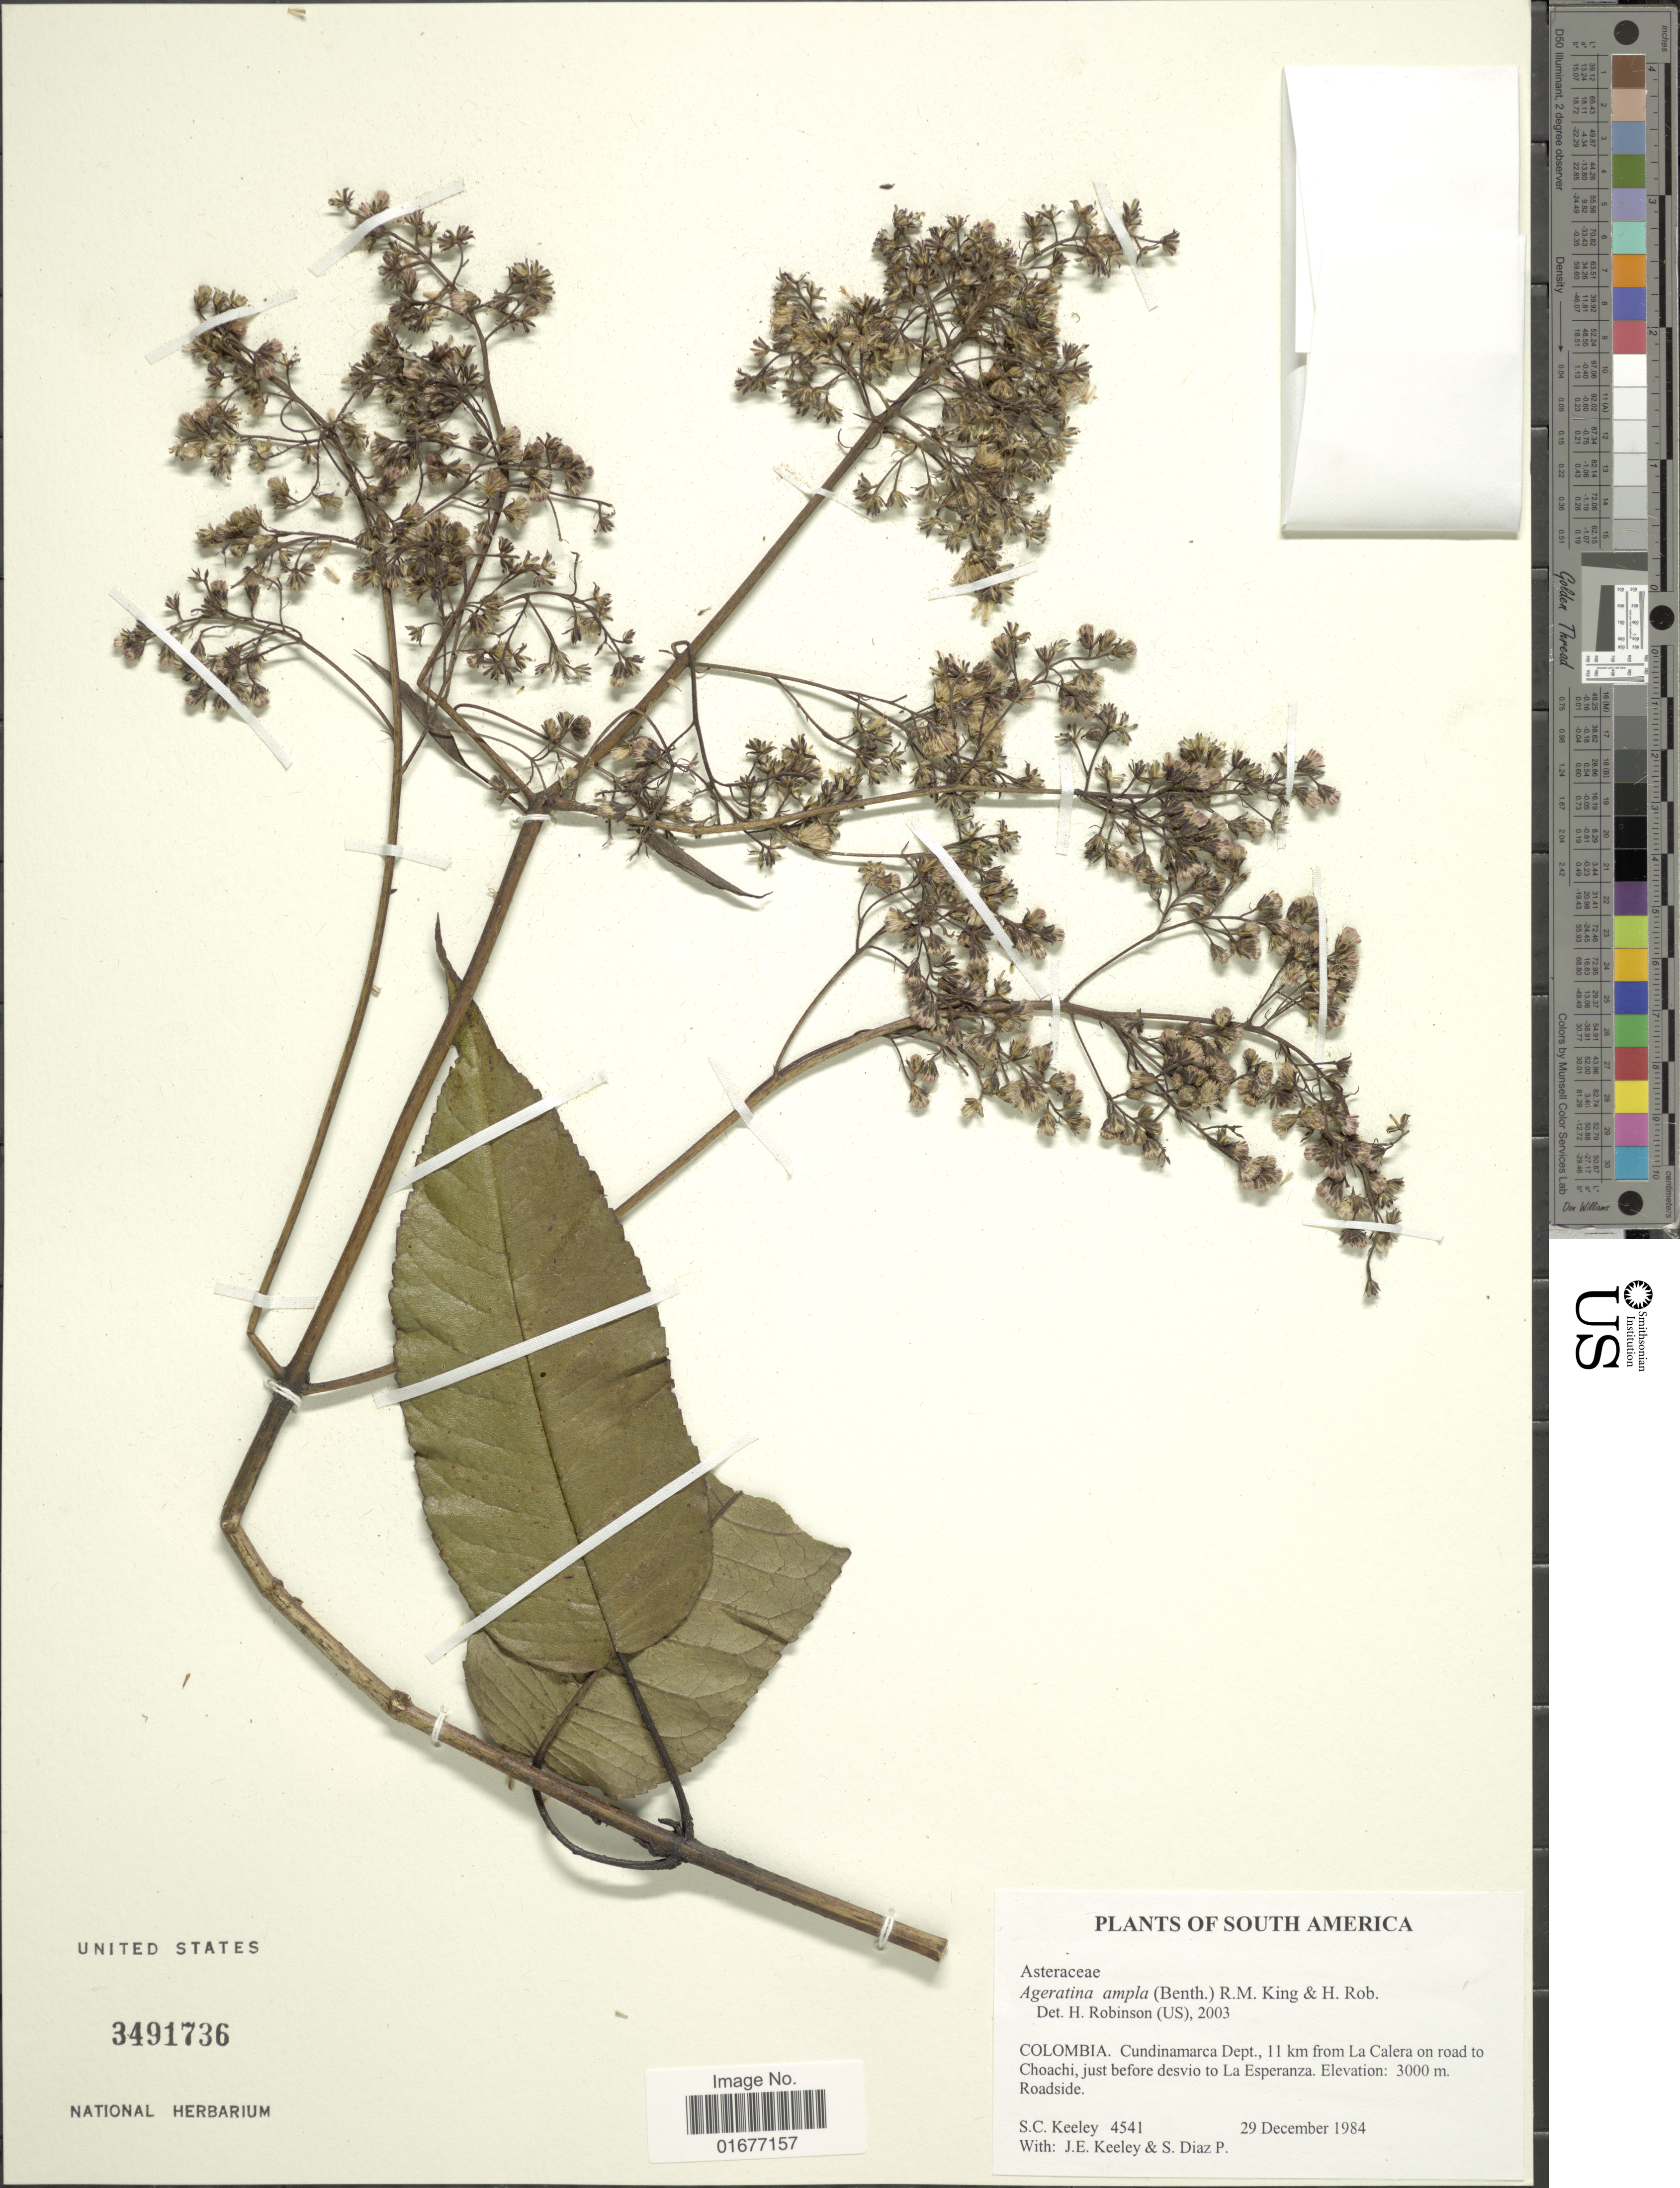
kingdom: Plantae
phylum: Tracheophyta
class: Magnoliopsida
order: Asterales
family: Asteraceae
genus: Ageratina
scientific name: Ageratina ampla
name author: (Benth.) R.M. King & H. Rob.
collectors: S. C. Keeley, J. E. Keeley & S. Díaz Píedrahíta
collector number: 4541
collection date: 1984-12-29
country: Colombia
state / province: Cundinamarca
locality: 11 km from La Calera on road to Choachi, just before desvio to La Esperenza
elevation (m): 3000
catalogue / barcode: US 3491736